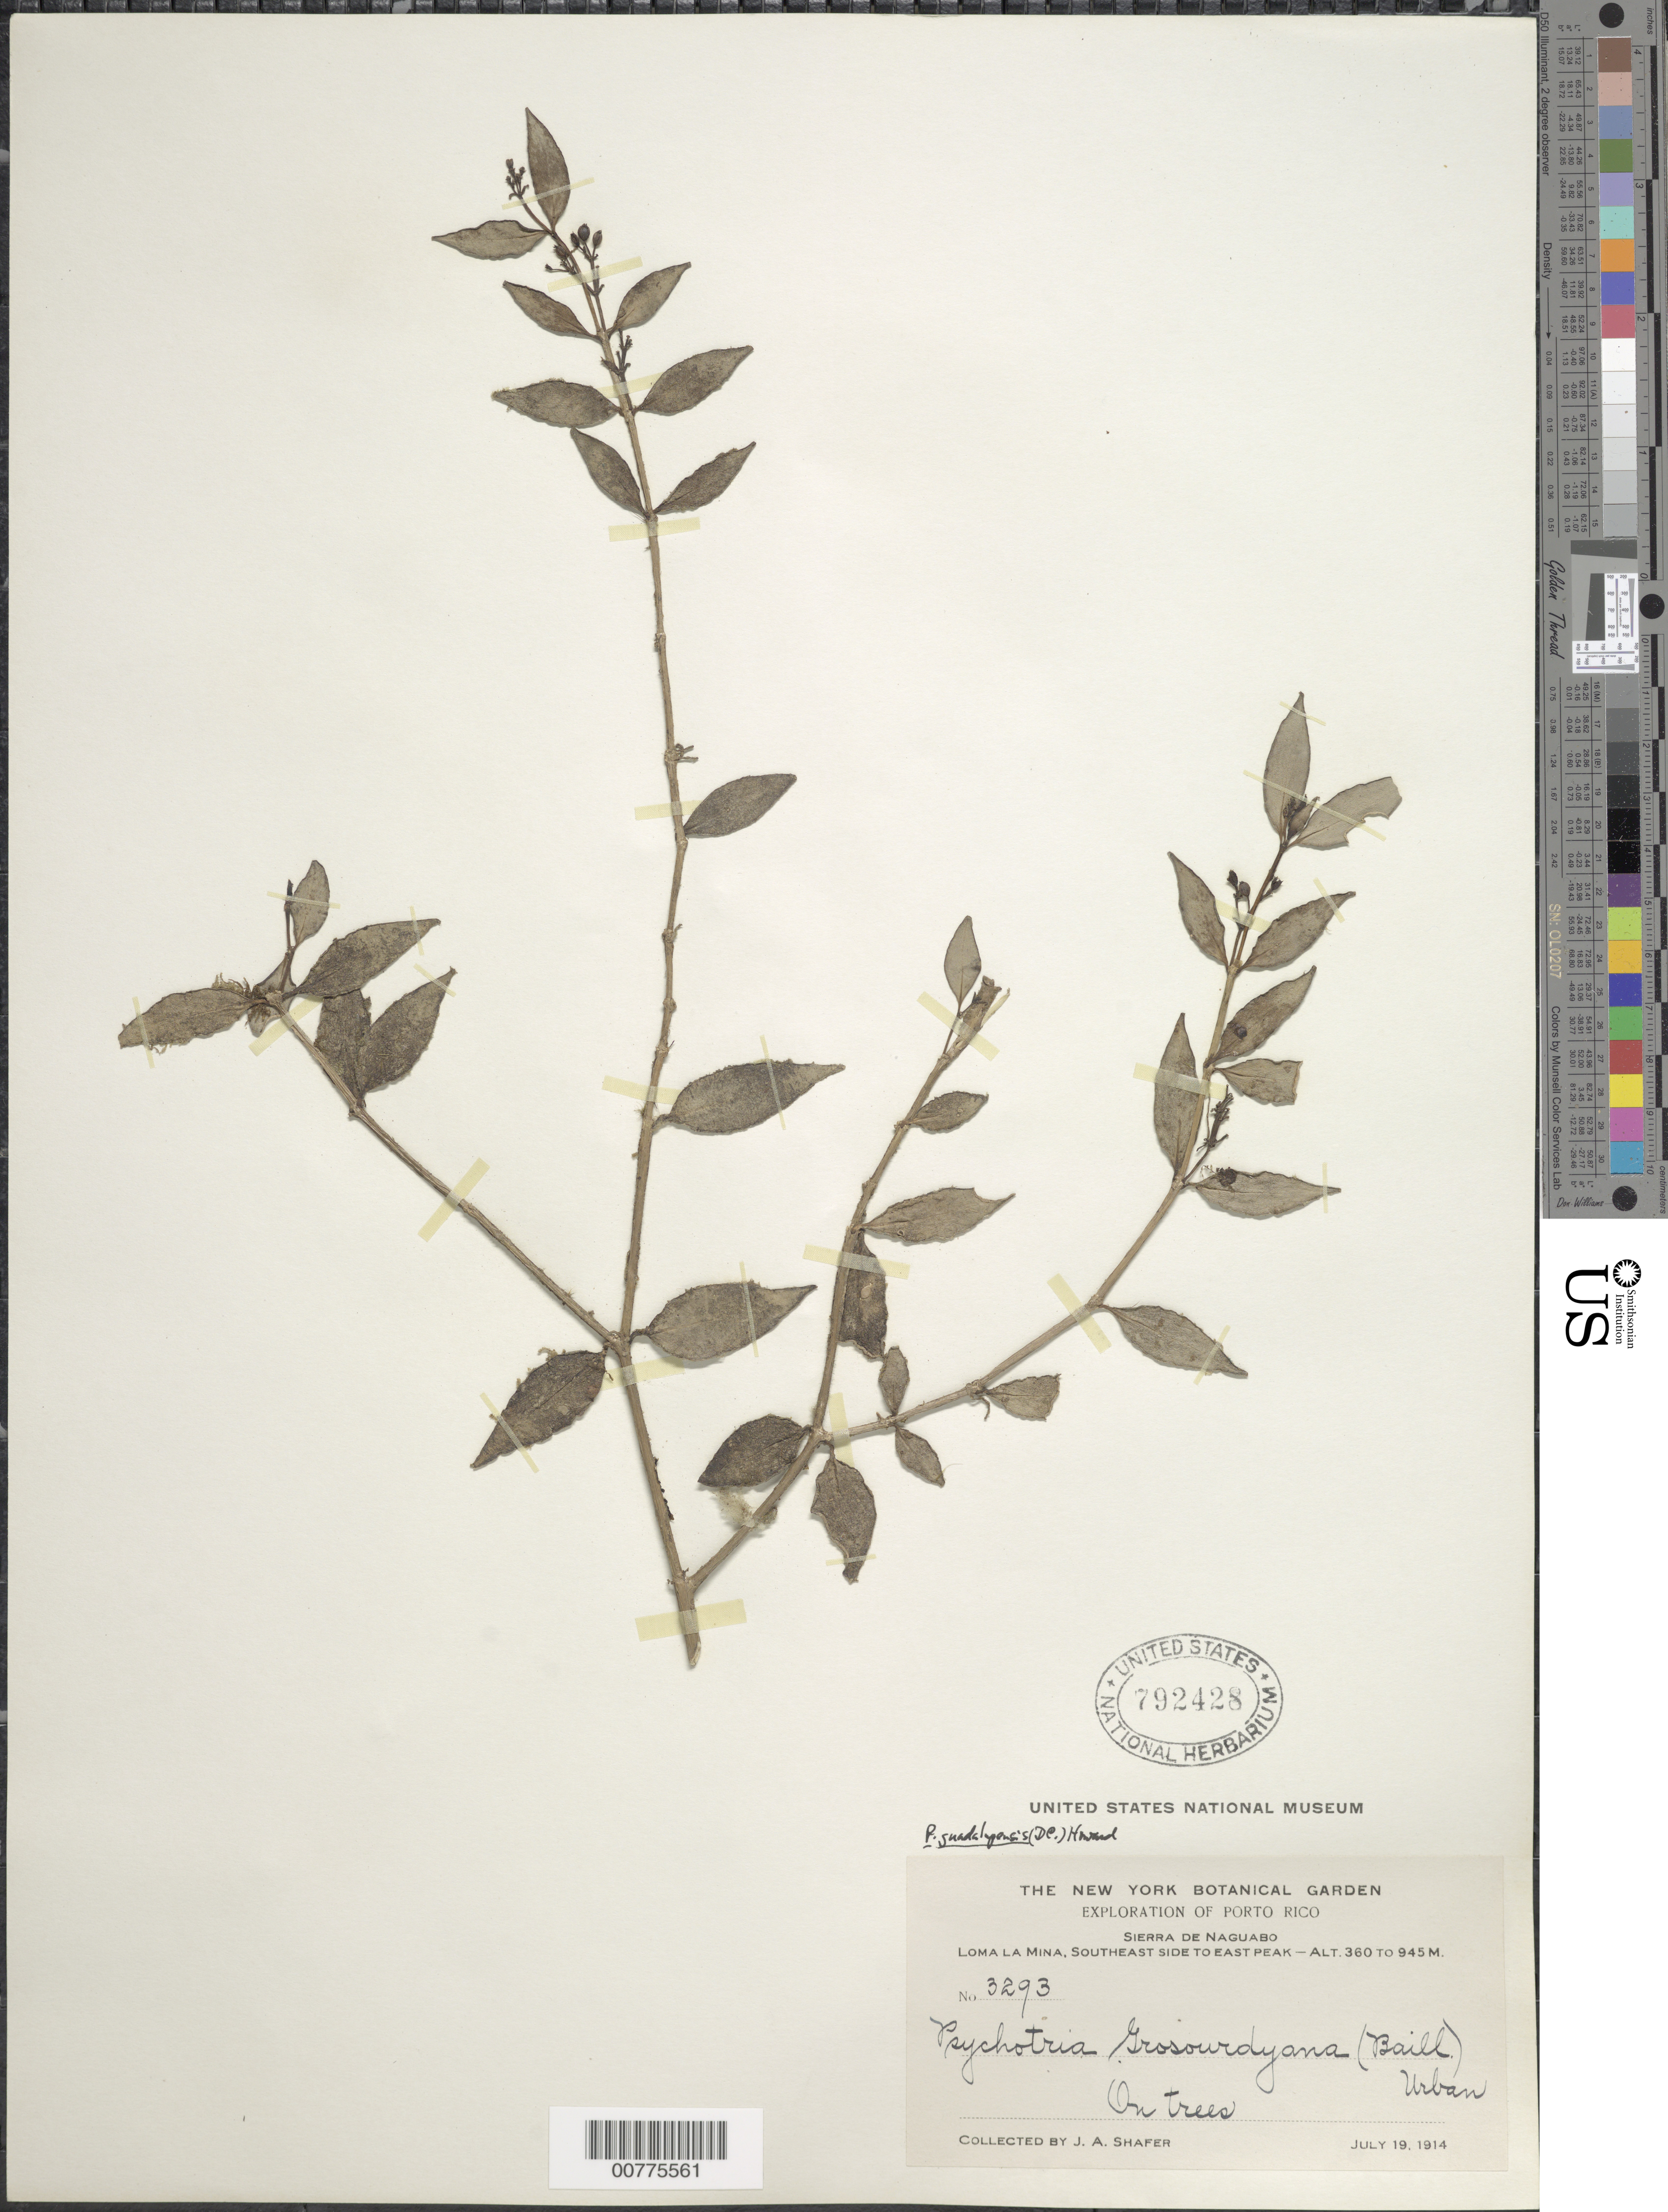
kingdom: Plantae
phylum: Tracheophyta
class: Magnoliopsida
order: Gentianales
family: Rubiaceae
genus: Notopleura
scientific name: Notopleura guadalupensis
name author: (DC.) C.M. Taylor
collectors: J. A. Shafer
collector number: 3293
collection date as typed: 19 Jul 1914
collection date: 1914-07-19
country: Puerto Rico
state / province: Naguabo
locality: Sierra de Naguabo. Loma La Mina, SE side to east peak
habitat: On trees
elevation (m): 360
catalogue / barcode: US 792428